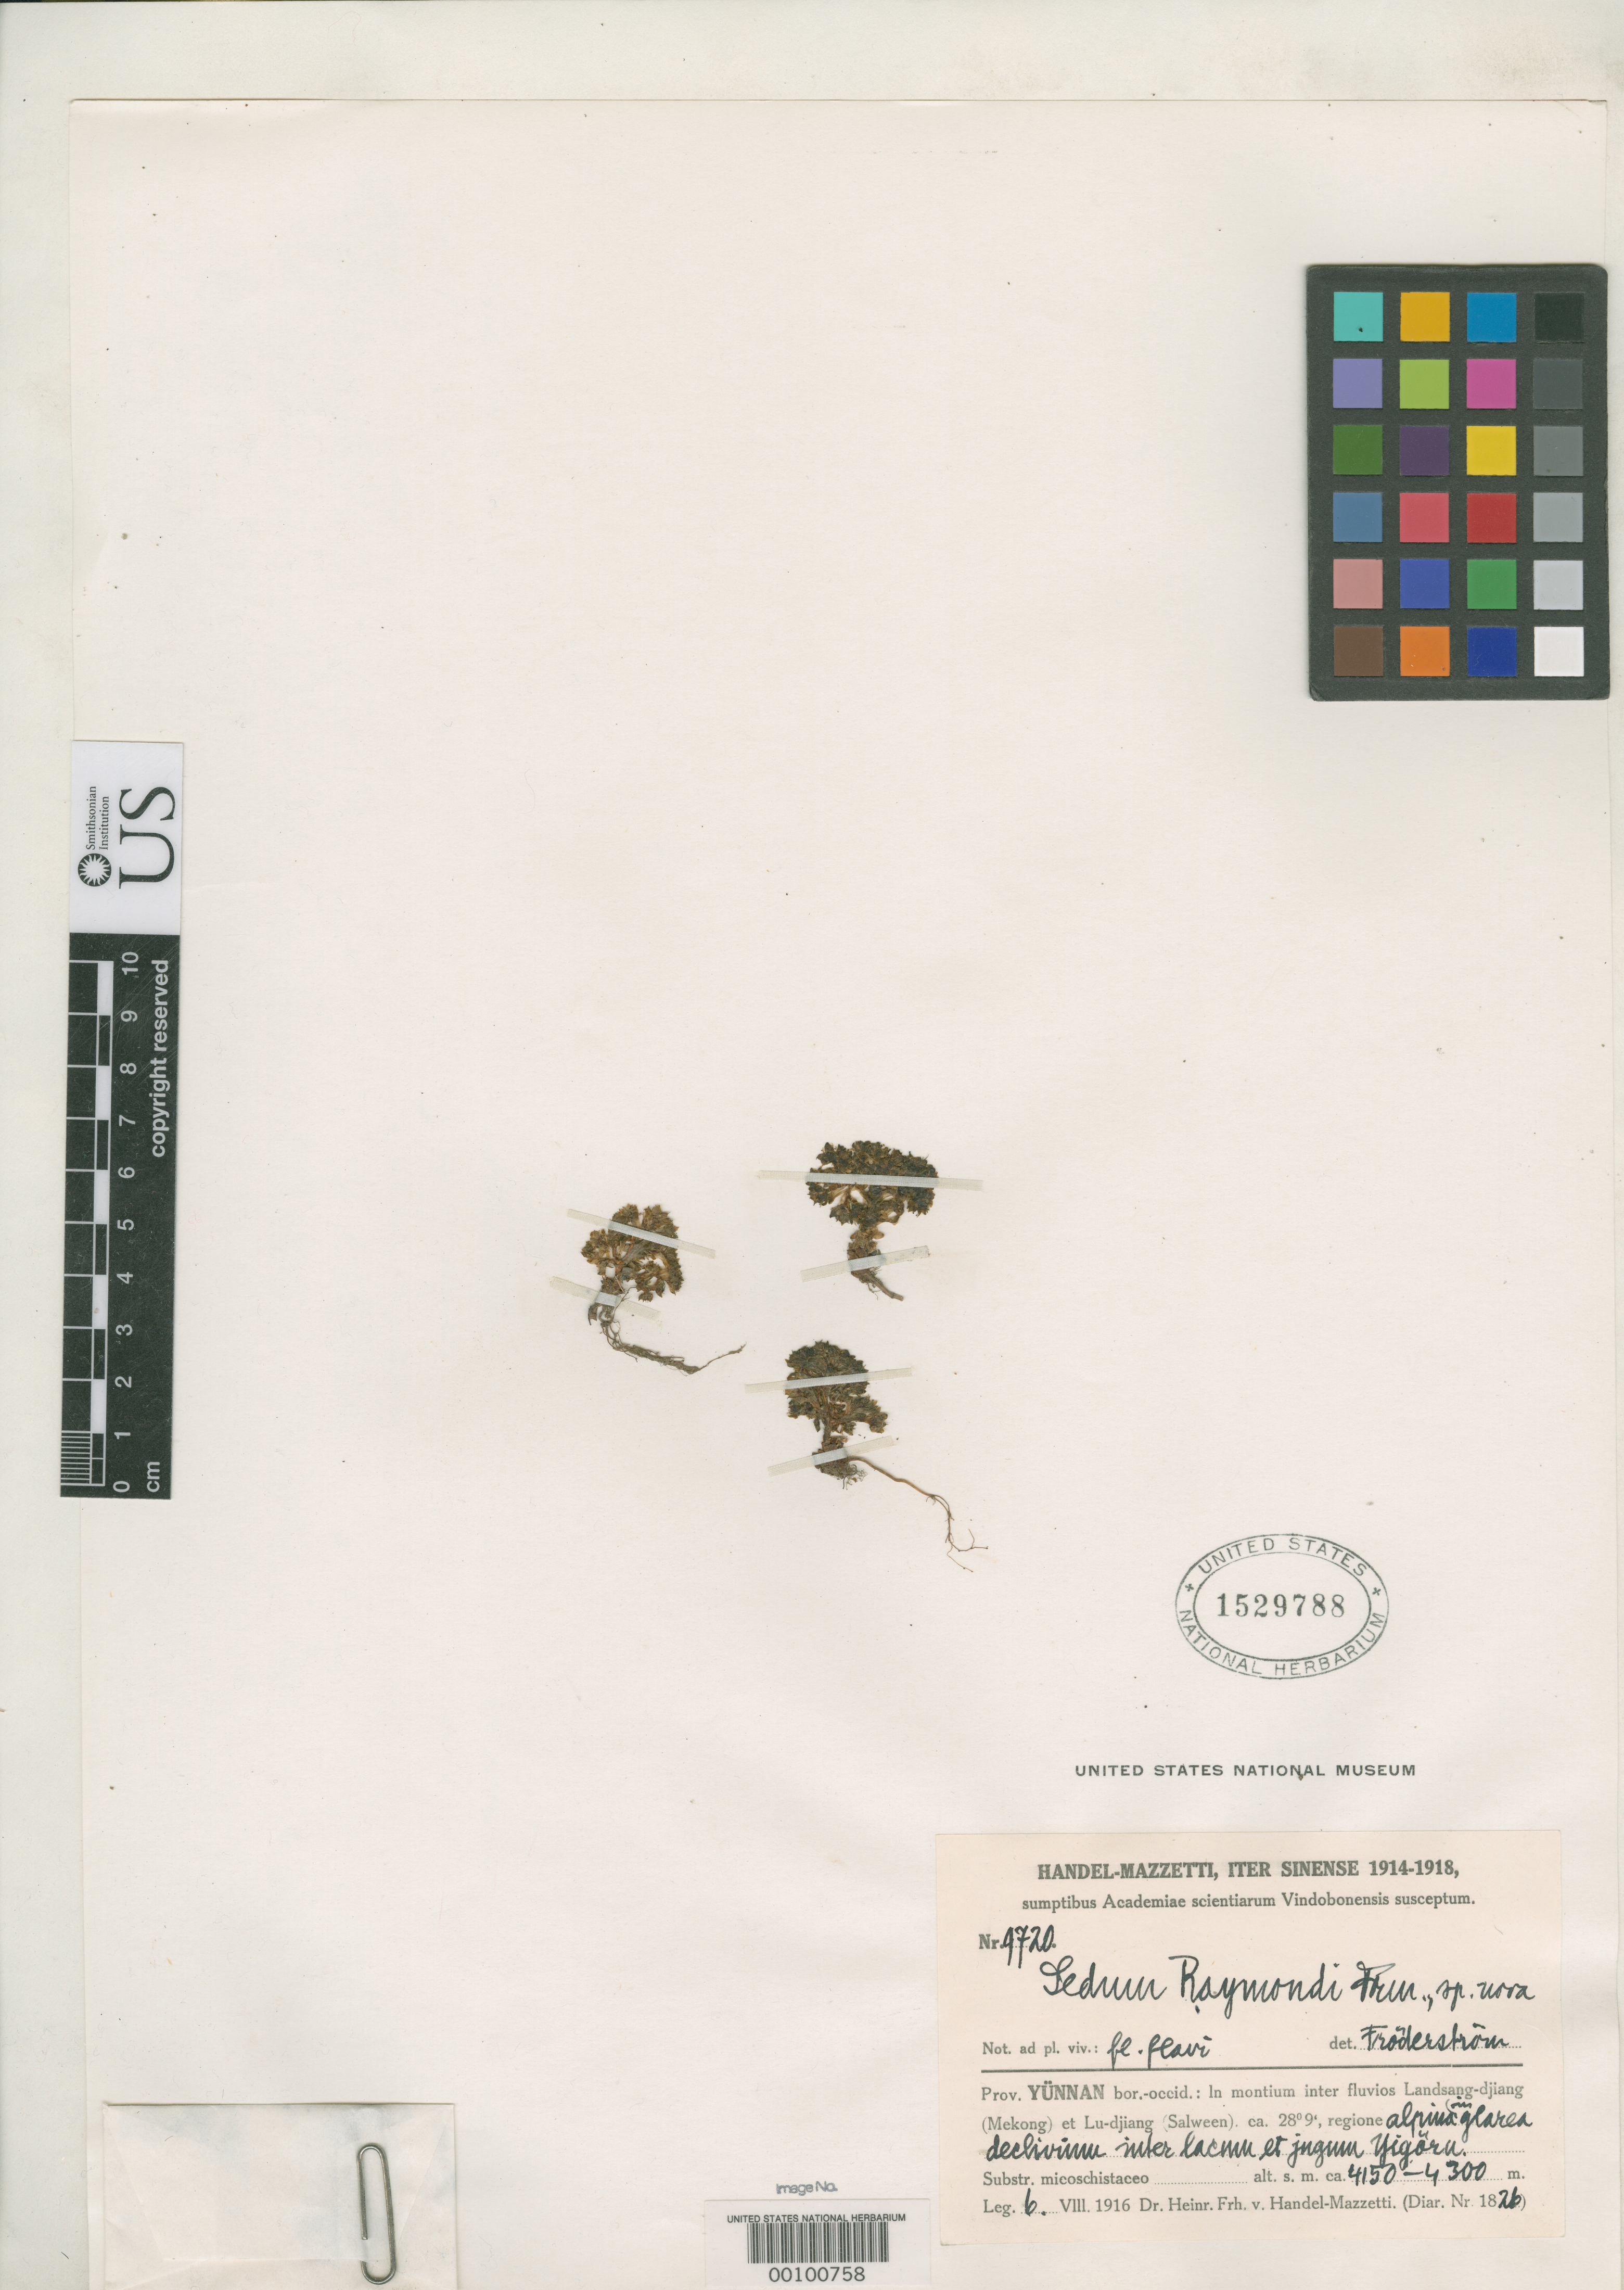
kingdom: Plantae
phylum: Tracheophyta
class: Magnoliopsida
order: Saxifragales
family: Crassulaceae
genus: Sedum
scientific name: Sedum raymondii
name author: Fröd. in Hand.-Mazz.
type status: Isotype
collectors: H. Handel-Mazzetti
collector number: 4720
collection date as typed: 06 Aug 1916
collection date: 1916-08-06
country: China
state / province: Yunnan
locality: Landsang-djiang (Mekong) et Lu-djiang (Salween).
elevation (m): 4150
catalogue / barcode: US 1529788